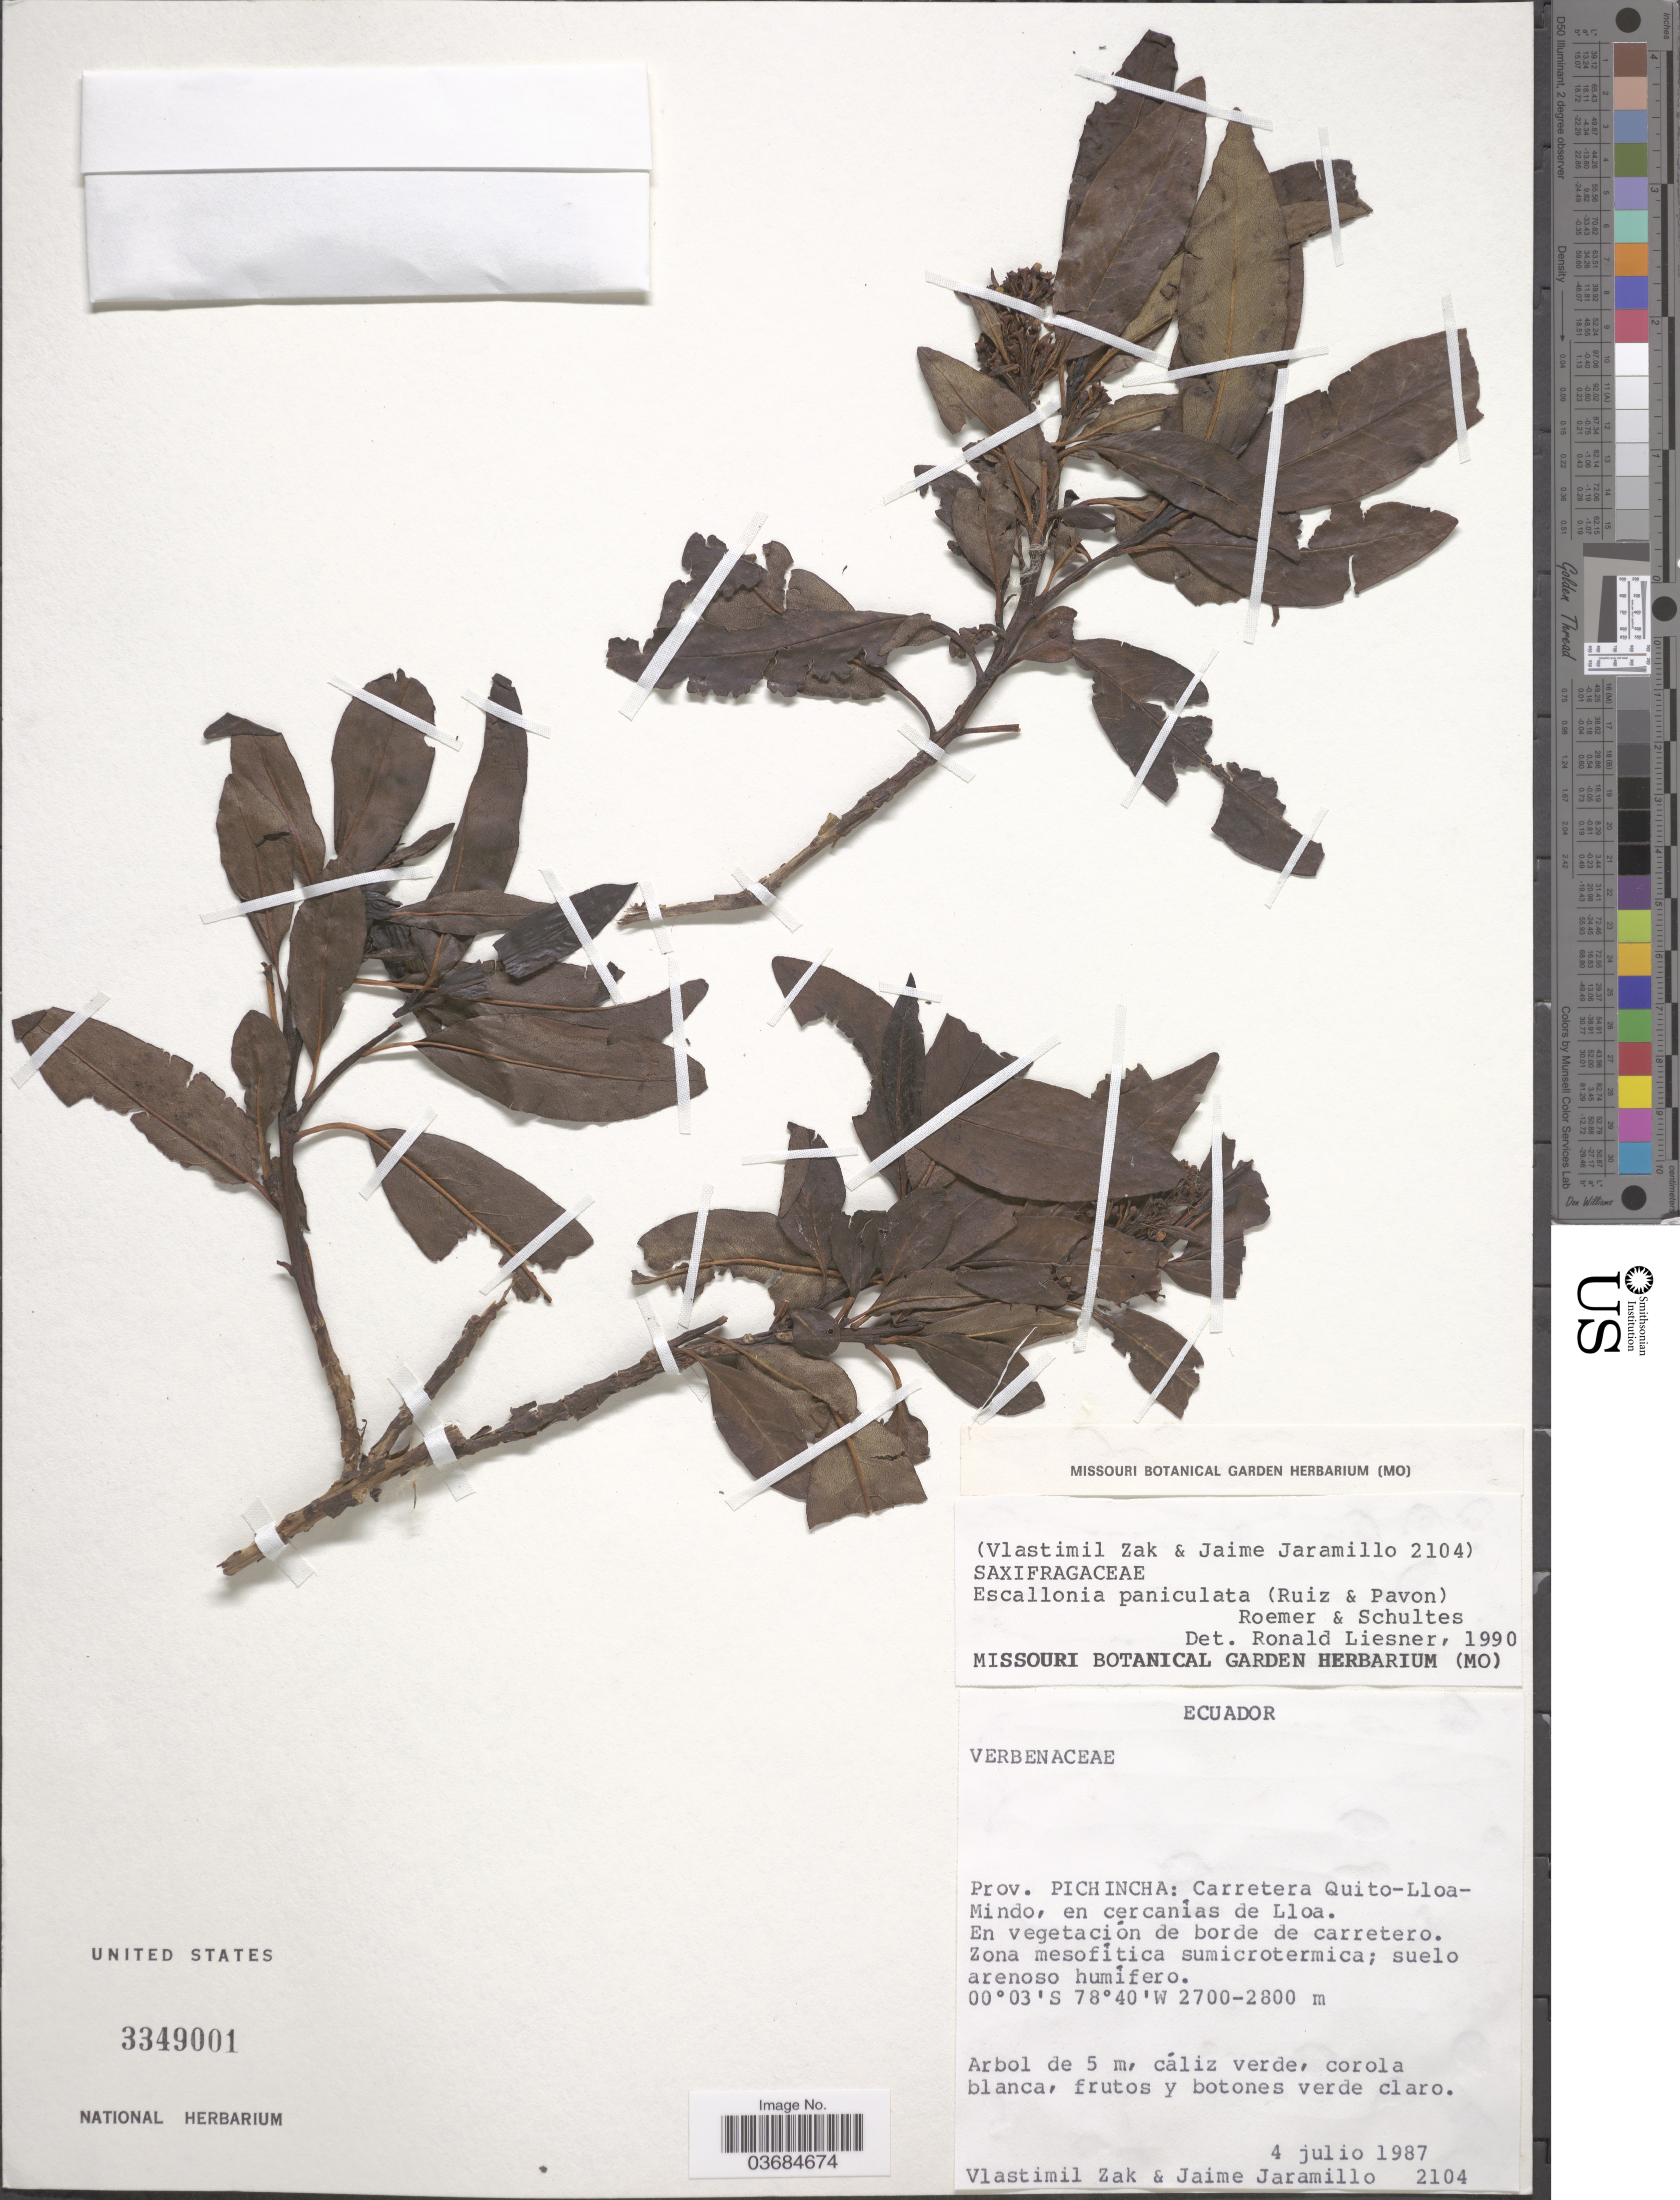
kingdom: Plantae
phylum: Tracheophyta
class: Magnoliopsida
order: Escalloniales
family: Escalloniaceae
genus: Escallonia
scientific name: Escallonia paniculata var. paniculata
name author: (Ruiz & Pav.) Roem. & Schult.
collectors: V. Zak & J. Jaramillo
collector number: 2104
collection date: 1987-07-04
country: Ecuador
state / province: Pichincha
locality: Carretera Quito-Lloa-Mindo, en cercanias de Lloa. En vegetación de borde de carretero.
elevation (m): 2700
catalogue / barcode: US 3349001